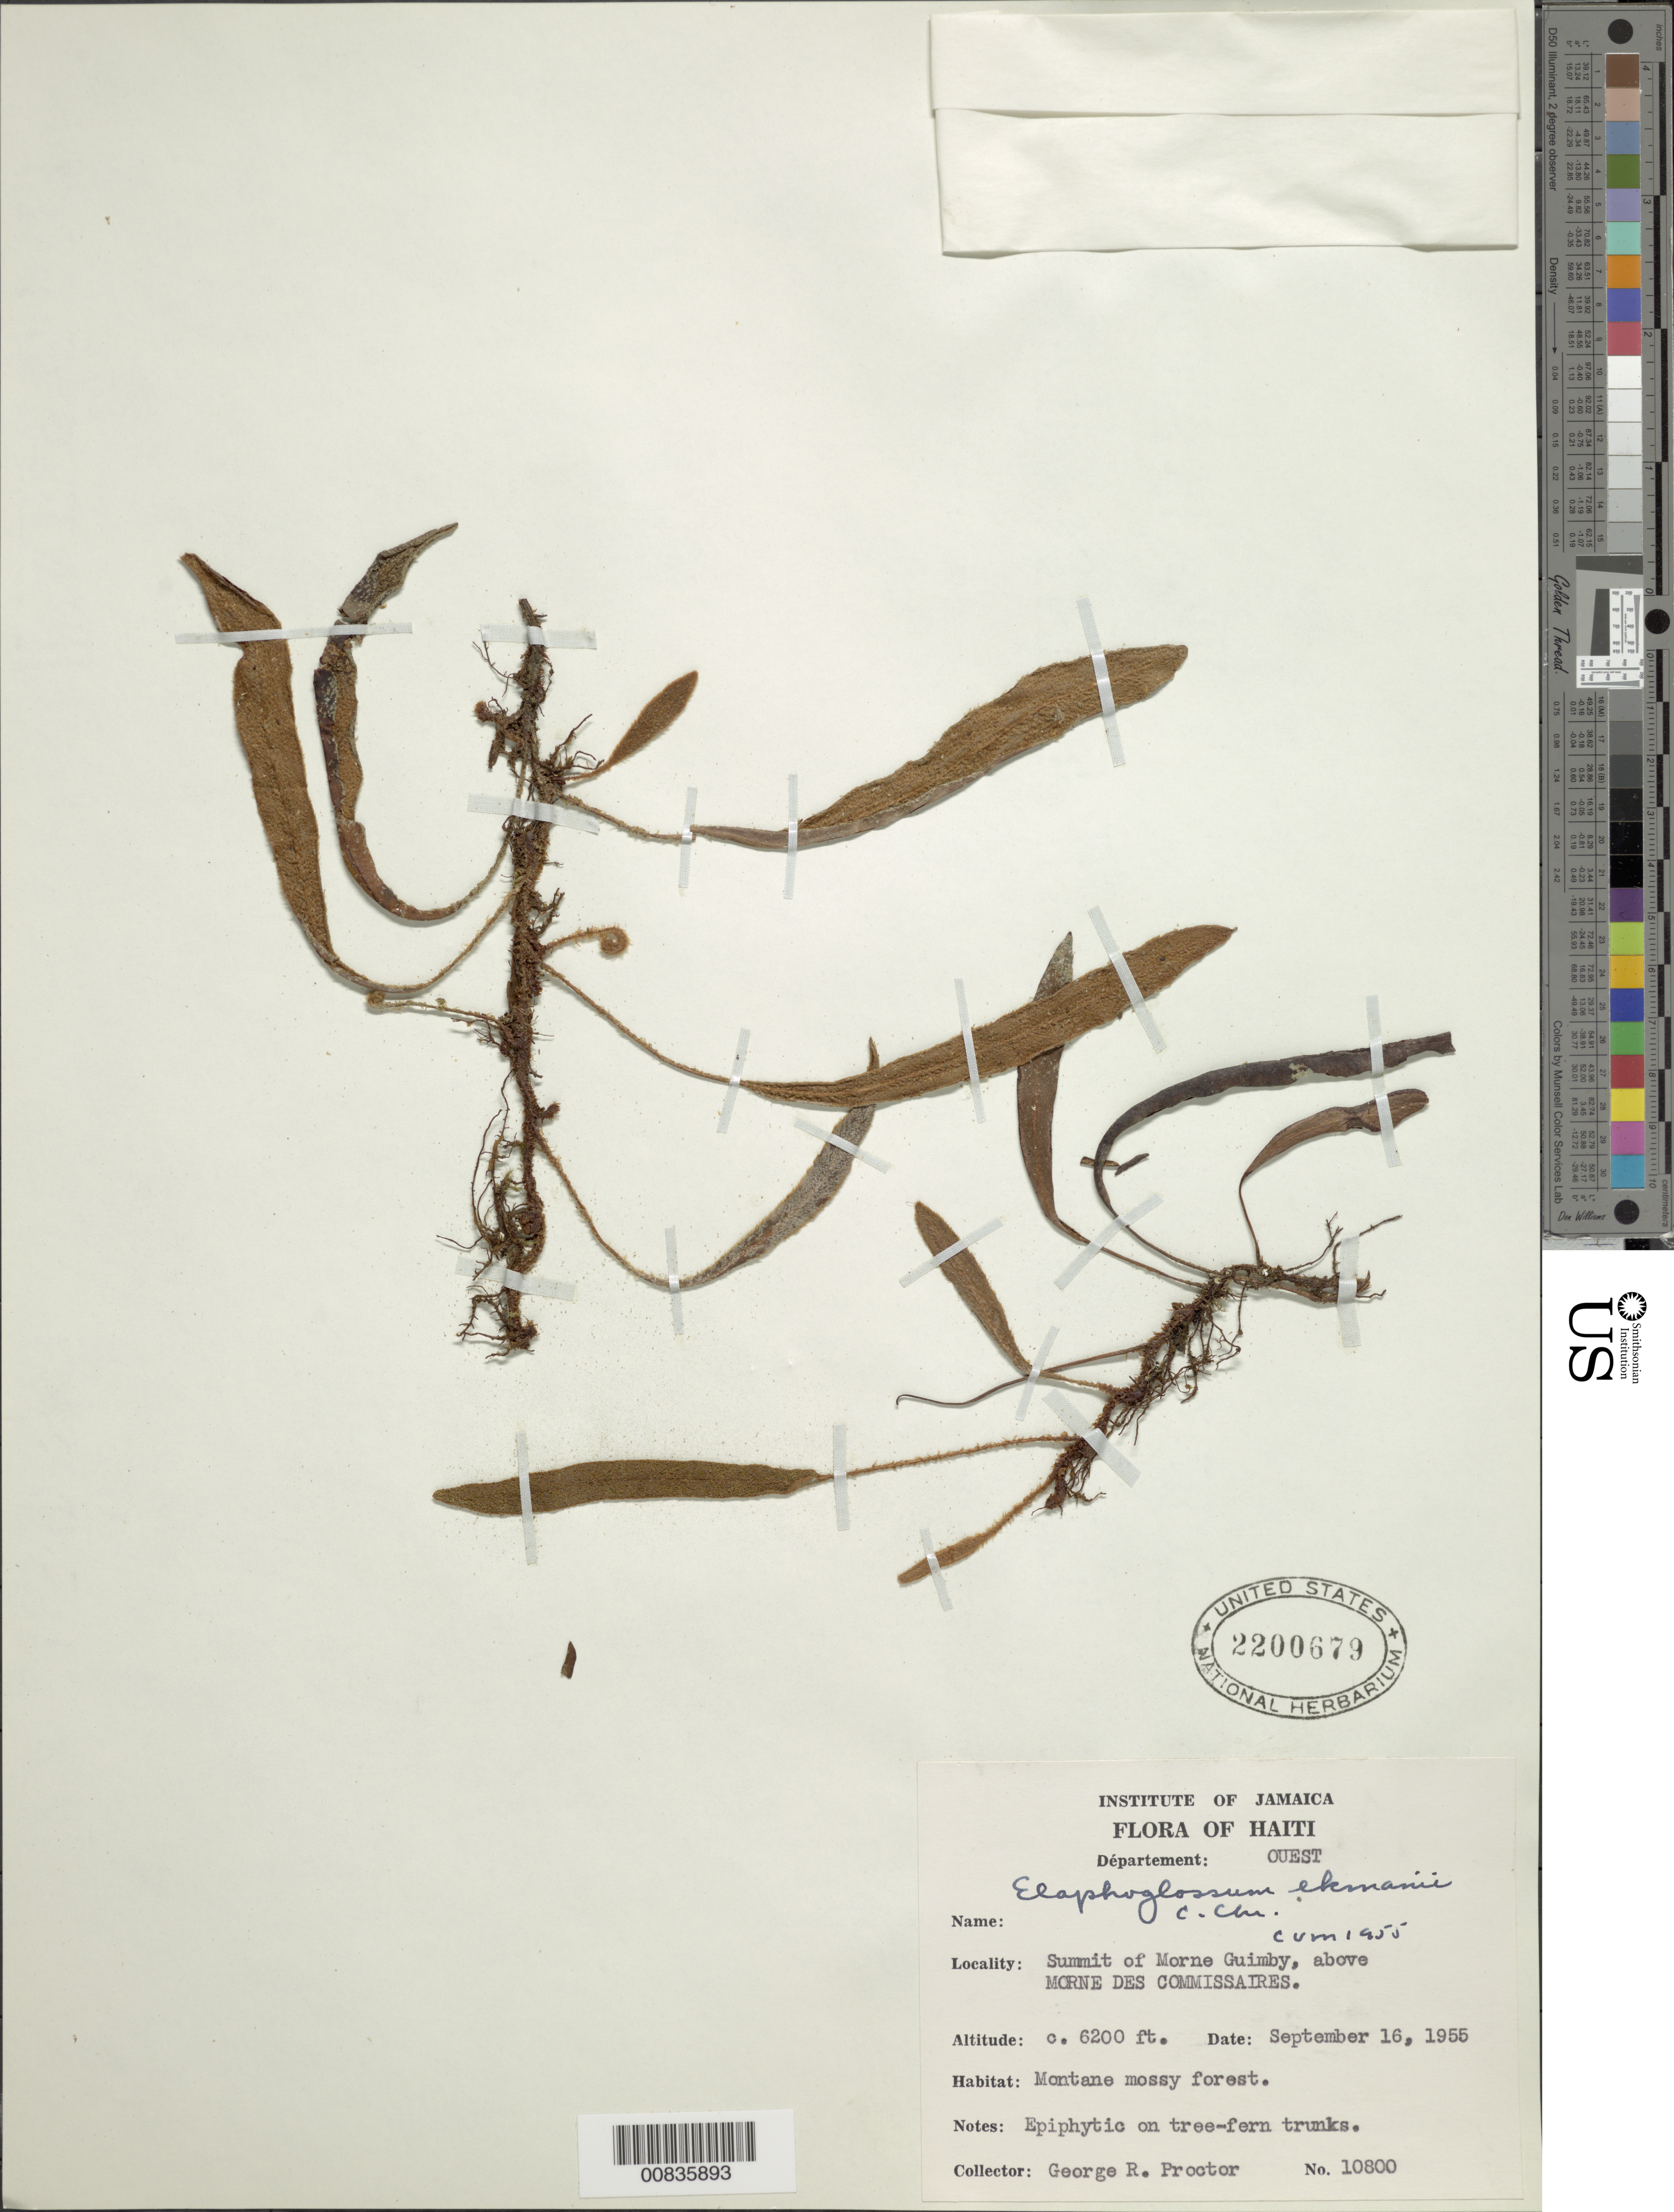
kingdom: Plantae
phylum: Tracheophyta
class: Polypodiopsida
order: Polypodiales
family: Dryopteridaceae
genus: Elaphoglossum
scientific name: Elaphoglossum ekmanii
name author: C. Chr.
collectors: G. R. Proctor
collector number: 10800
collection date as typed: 16 Sep 1955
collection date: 1955-09-16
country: Haiti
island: Hispaniola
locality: Morne Guimby summit, above Morne des Commissaires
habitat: Montane mossy forest; on tree fern trunks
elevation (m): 1890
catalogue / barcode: US 2200679